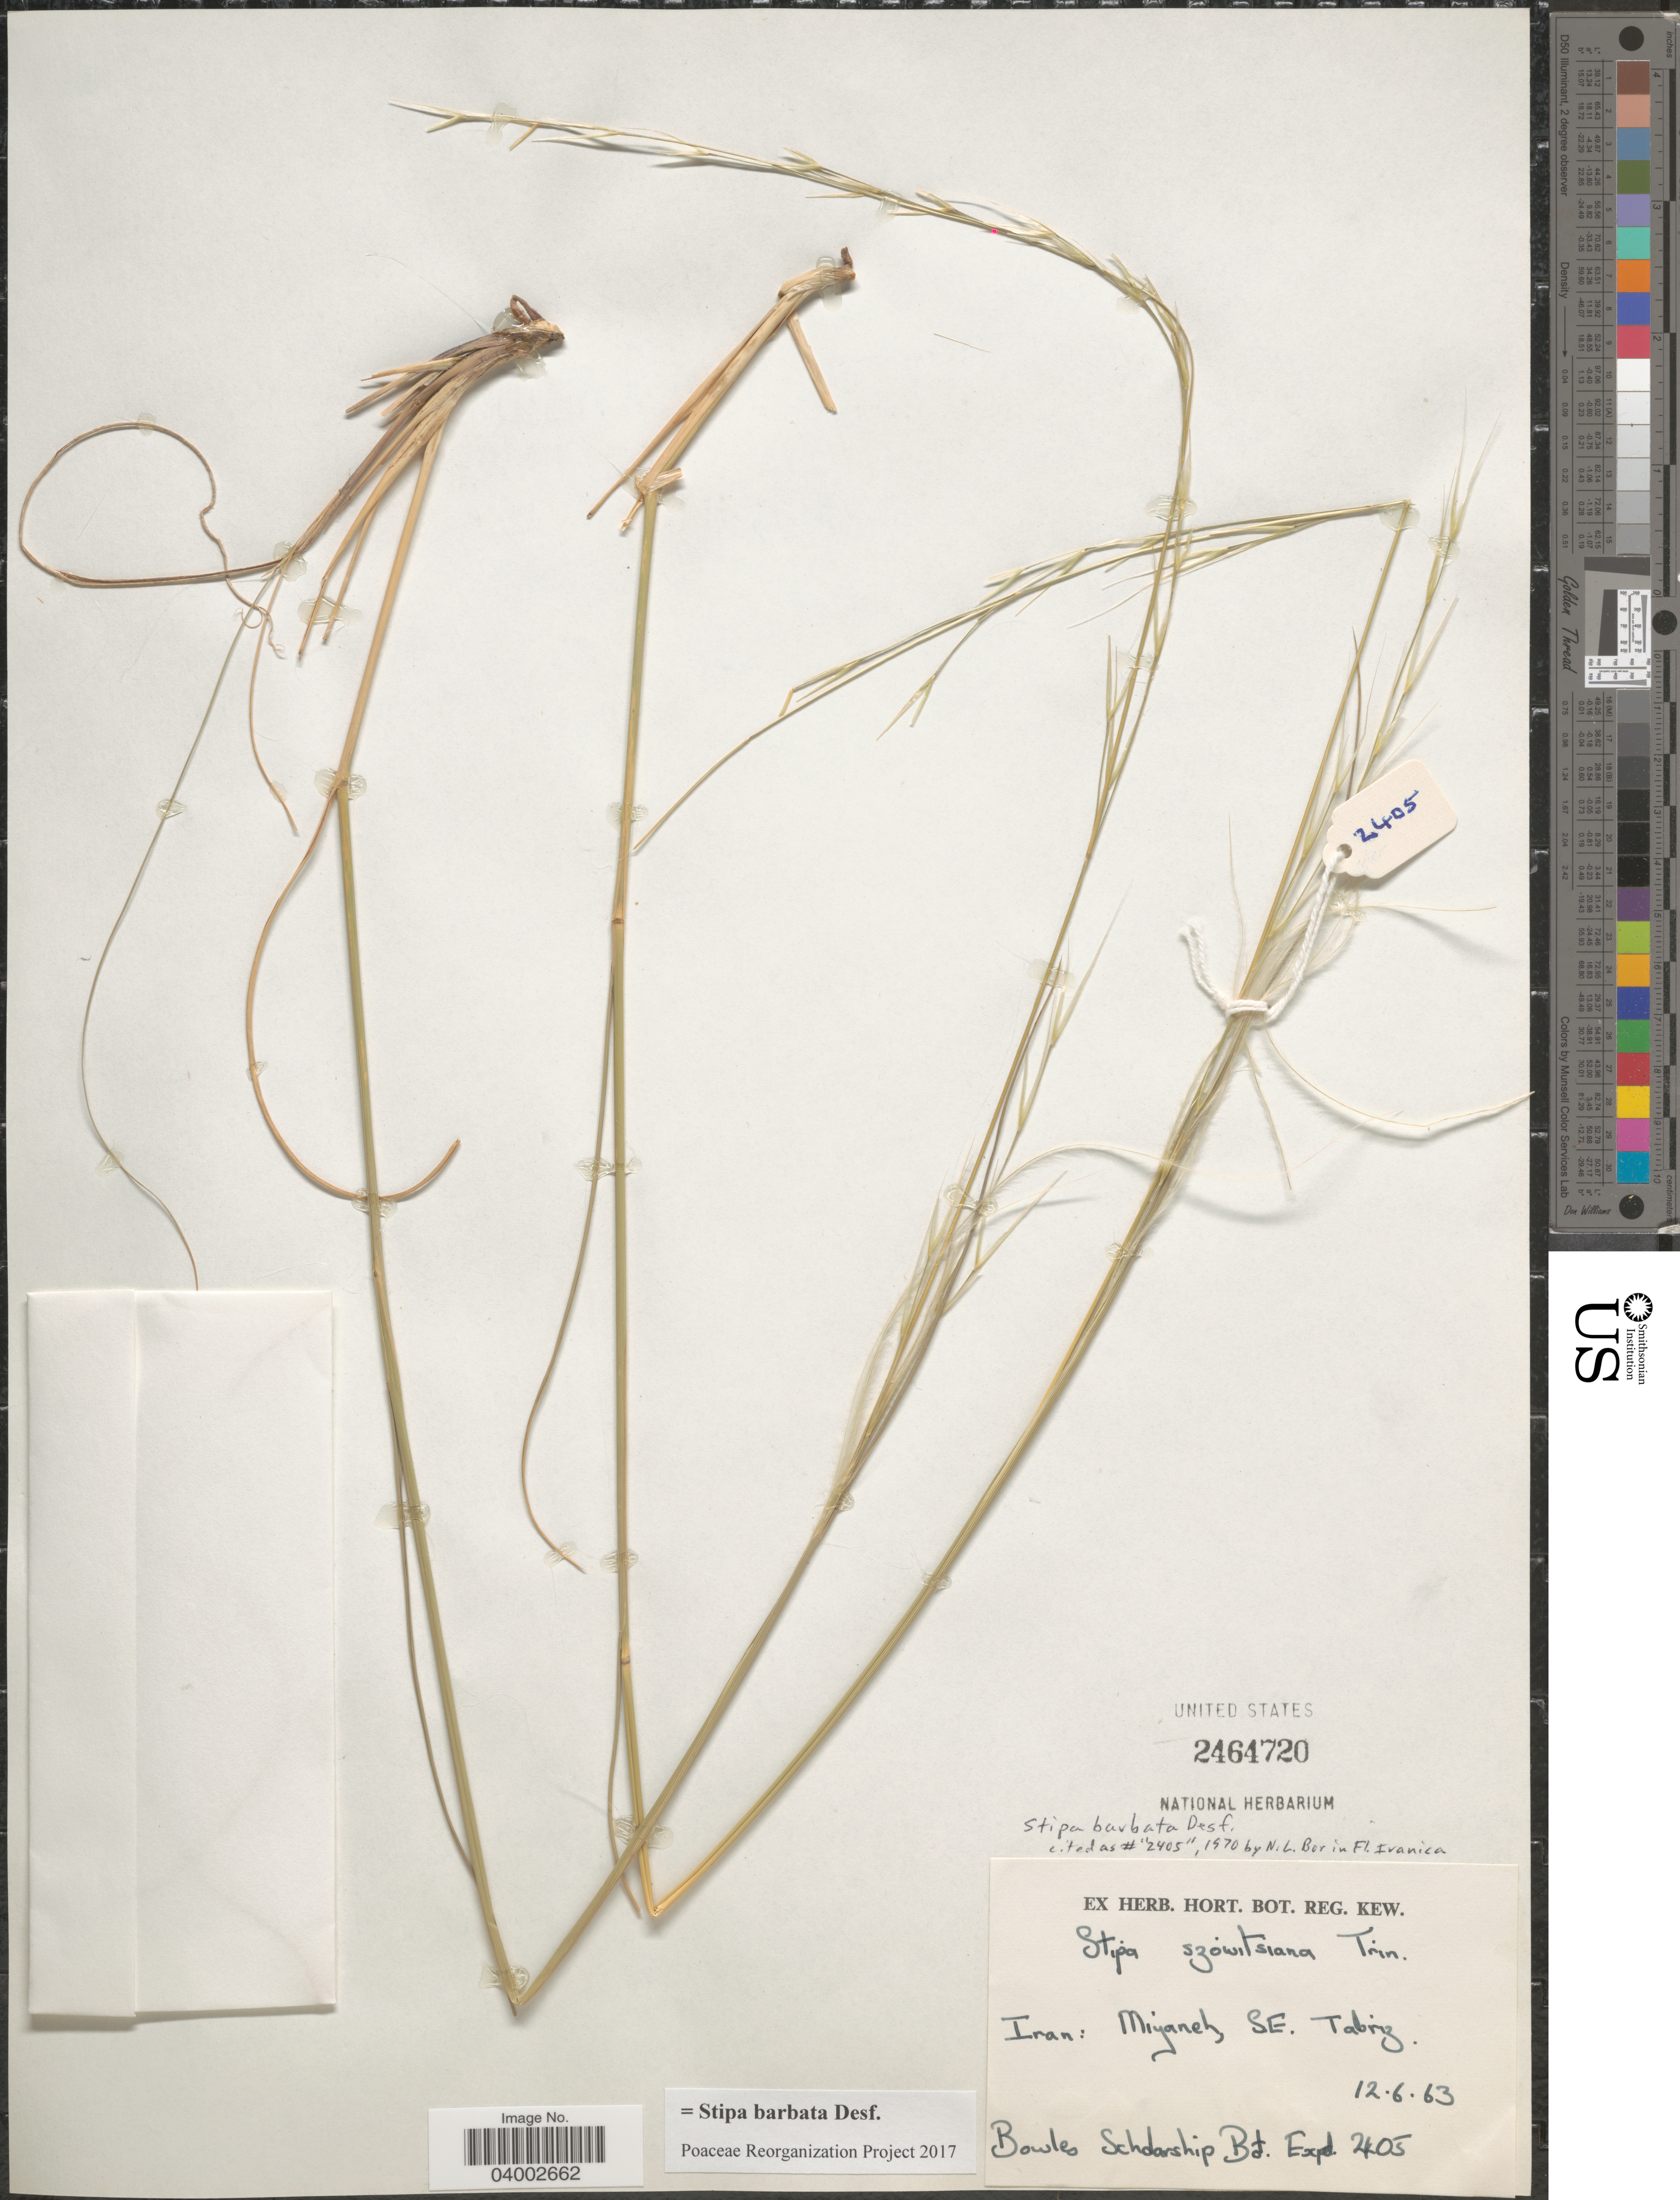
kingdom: Plantae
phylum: Tracheophyta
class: Liliopsida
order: Poales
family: Poaceae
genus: Stipa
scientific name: Stipa barbata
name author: Michx.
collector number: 2405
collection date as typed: Transcribed d/m/y: 12/6/63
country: Iran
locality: Miyaneh, SE. Tabriz.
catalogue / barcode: US 2464720